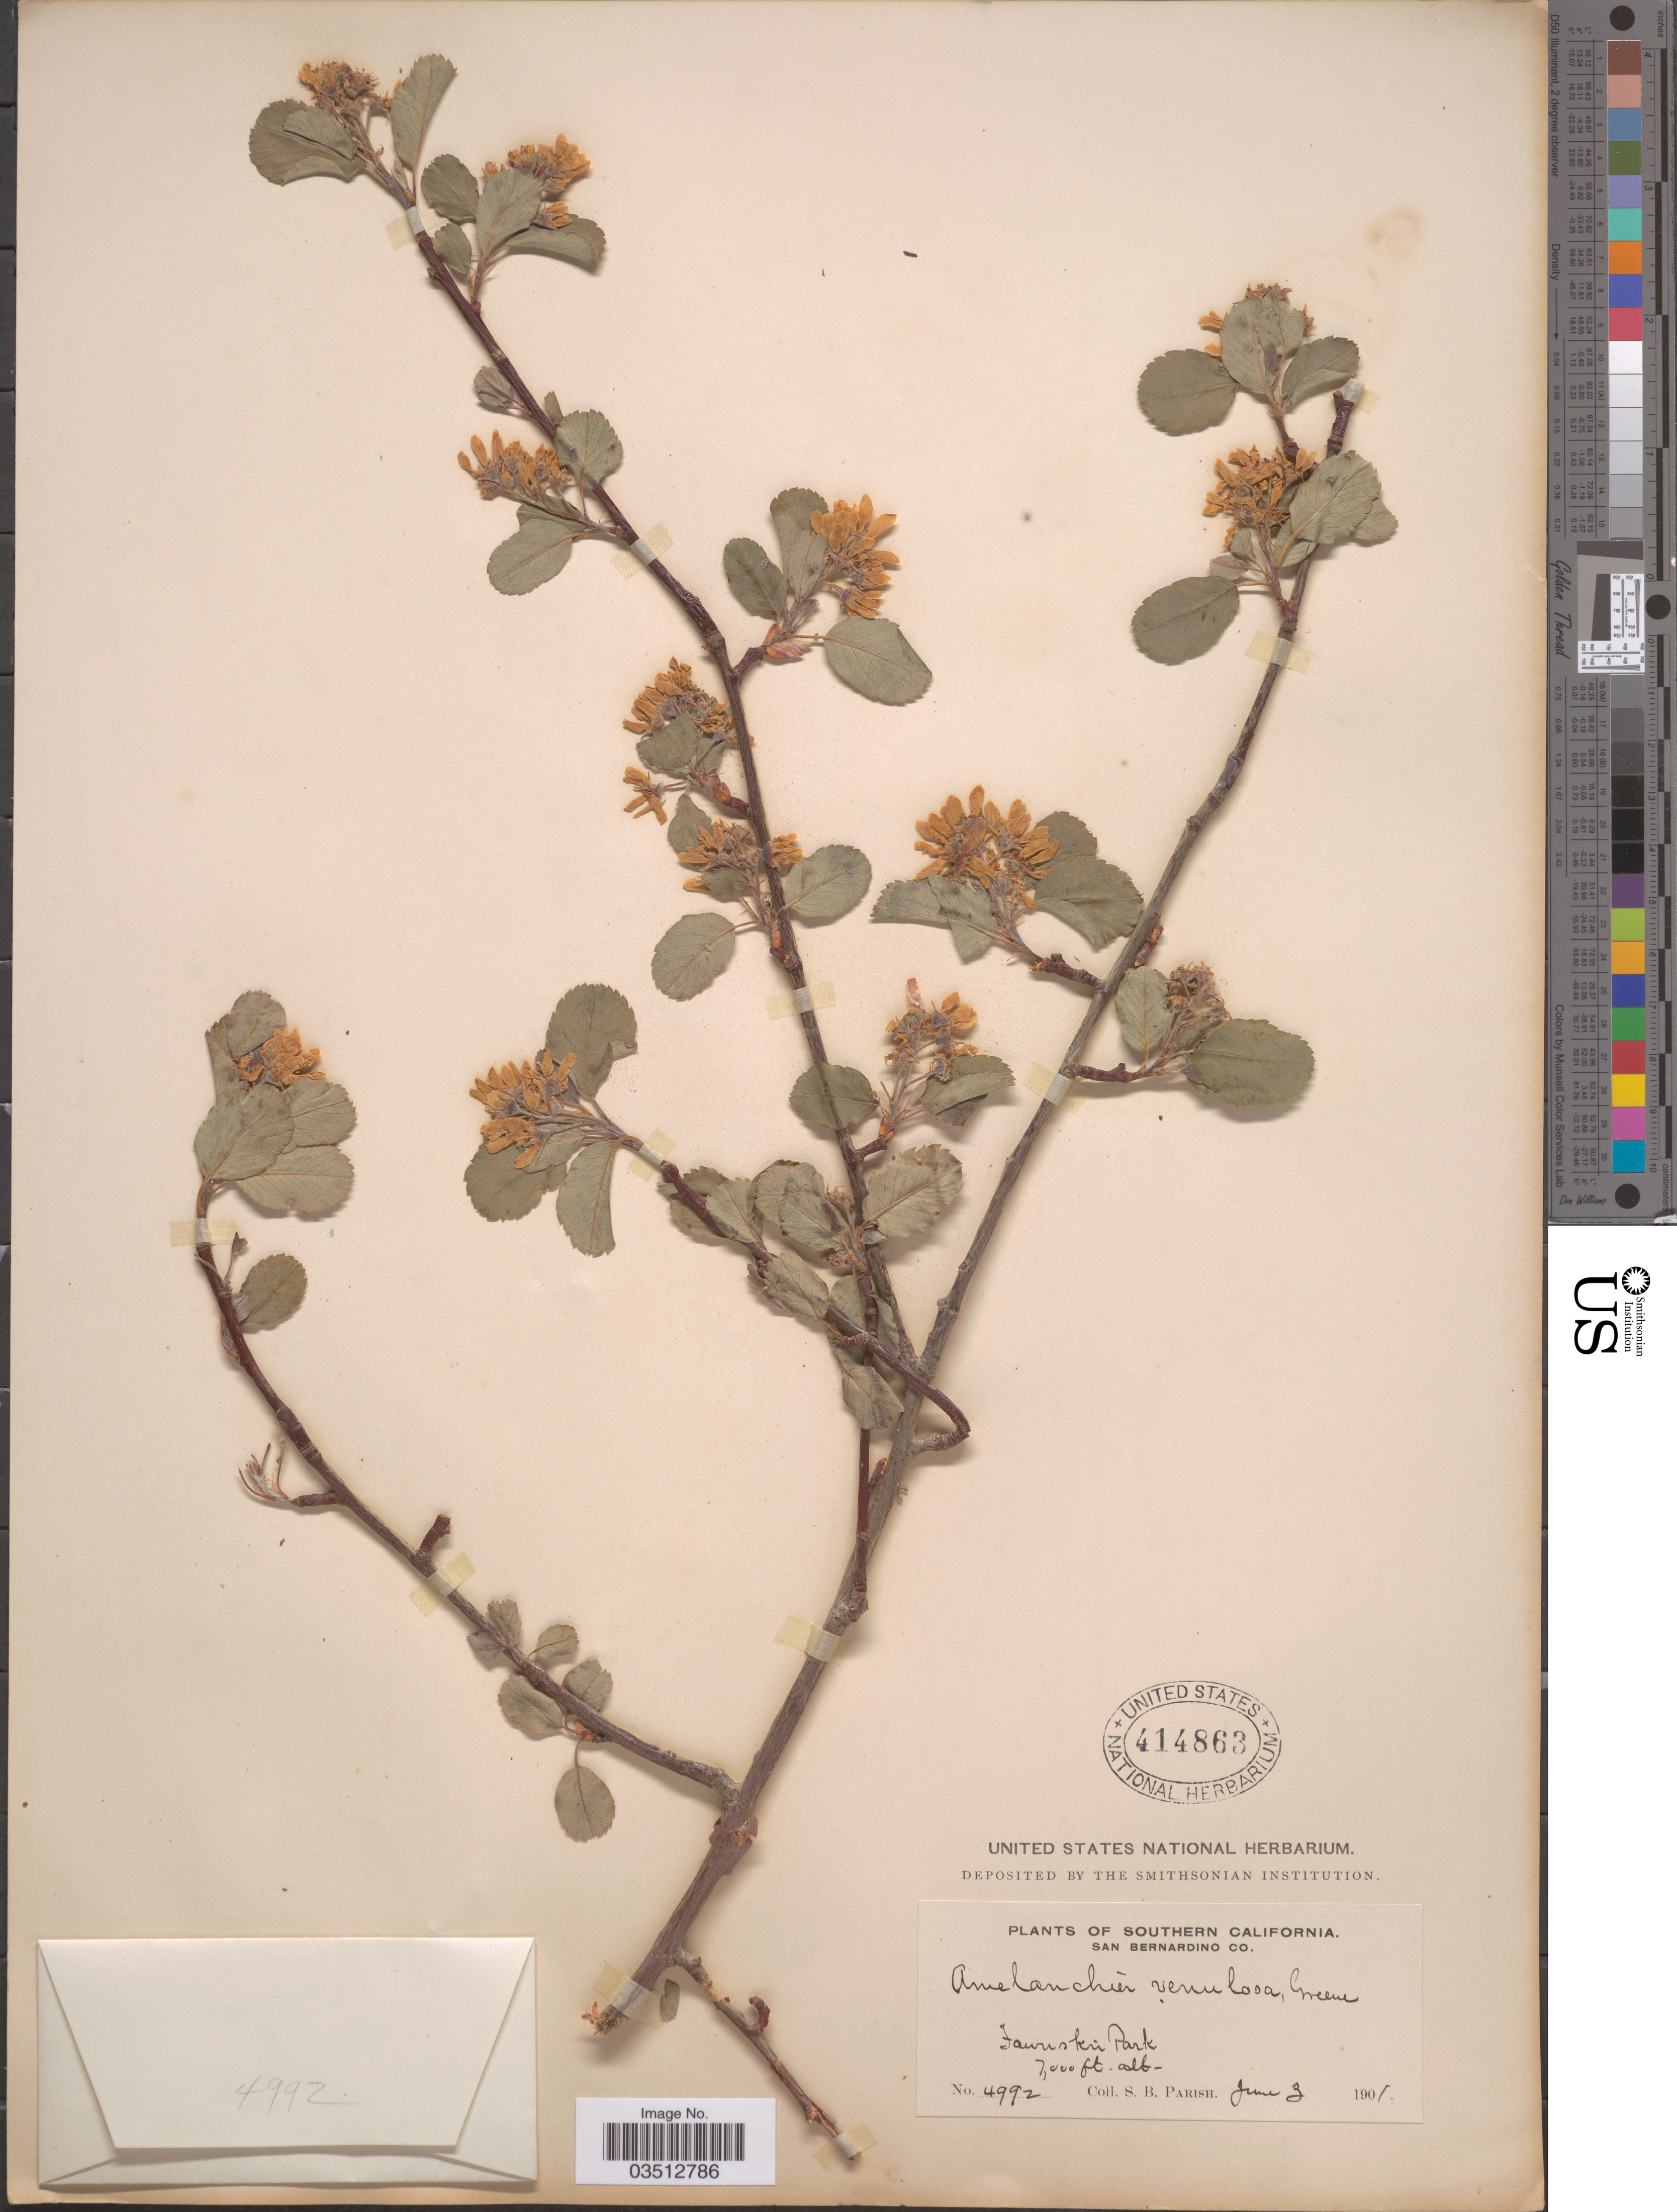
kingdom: Plantae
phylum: Tracheophyta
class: Magnoliopsida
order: Rosales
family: Rosaceae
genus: Amelanchier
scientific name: Amelanchier venulosa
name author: Greene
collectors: S. B. Parish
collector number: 4992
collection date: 1901-06-03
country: United States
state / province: California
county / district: San Bernardino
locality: Southern California. San Bernardino Co. Fawnskin Park.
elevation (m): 2134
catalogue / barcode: US 414863